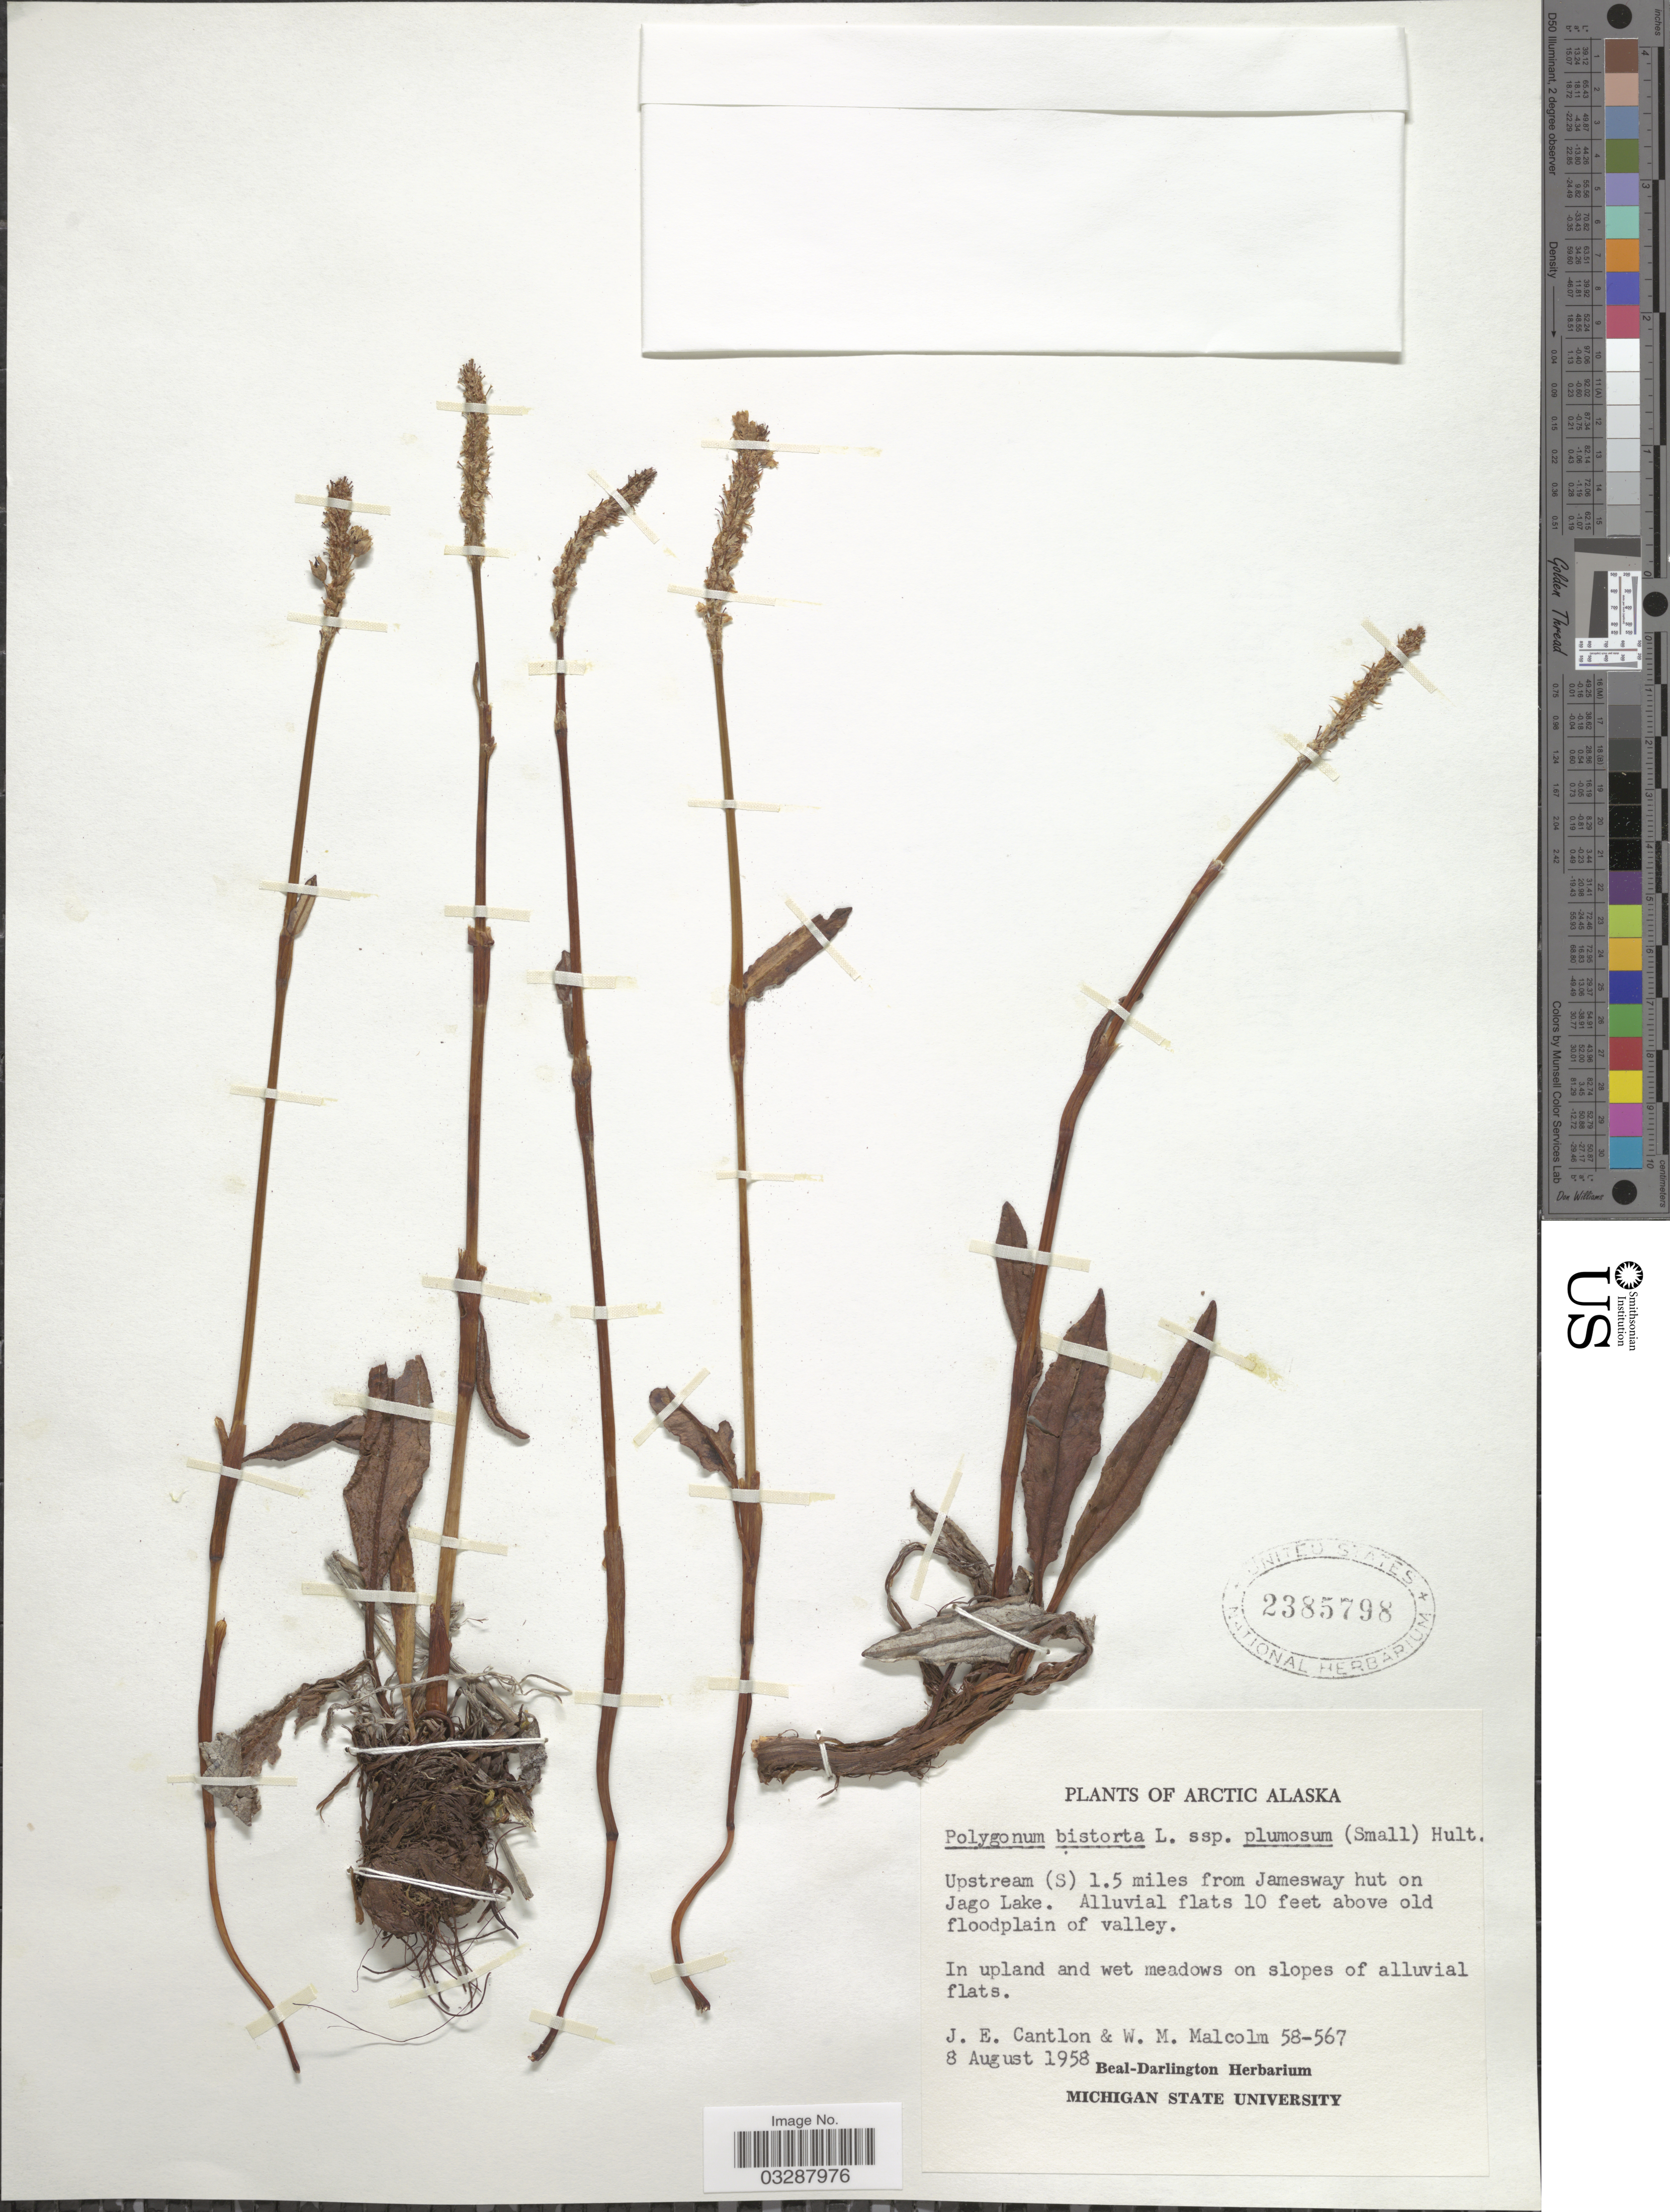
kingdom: Plantae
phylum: Tracheophyta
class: Magnoliopsida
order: Caryophyllales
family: Polygonaceae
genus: Bistorta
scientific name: Bistorta plumosa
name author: (Small) Greene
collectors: J. Cantlon & W. Malcolm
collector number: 58-567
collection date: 1958-08-08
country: United States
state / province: Alaska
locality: Arctic Alaska, Upstream (S) 1.5 miles from Jamesway hut on Jago Lake.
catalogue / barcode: US 2385798